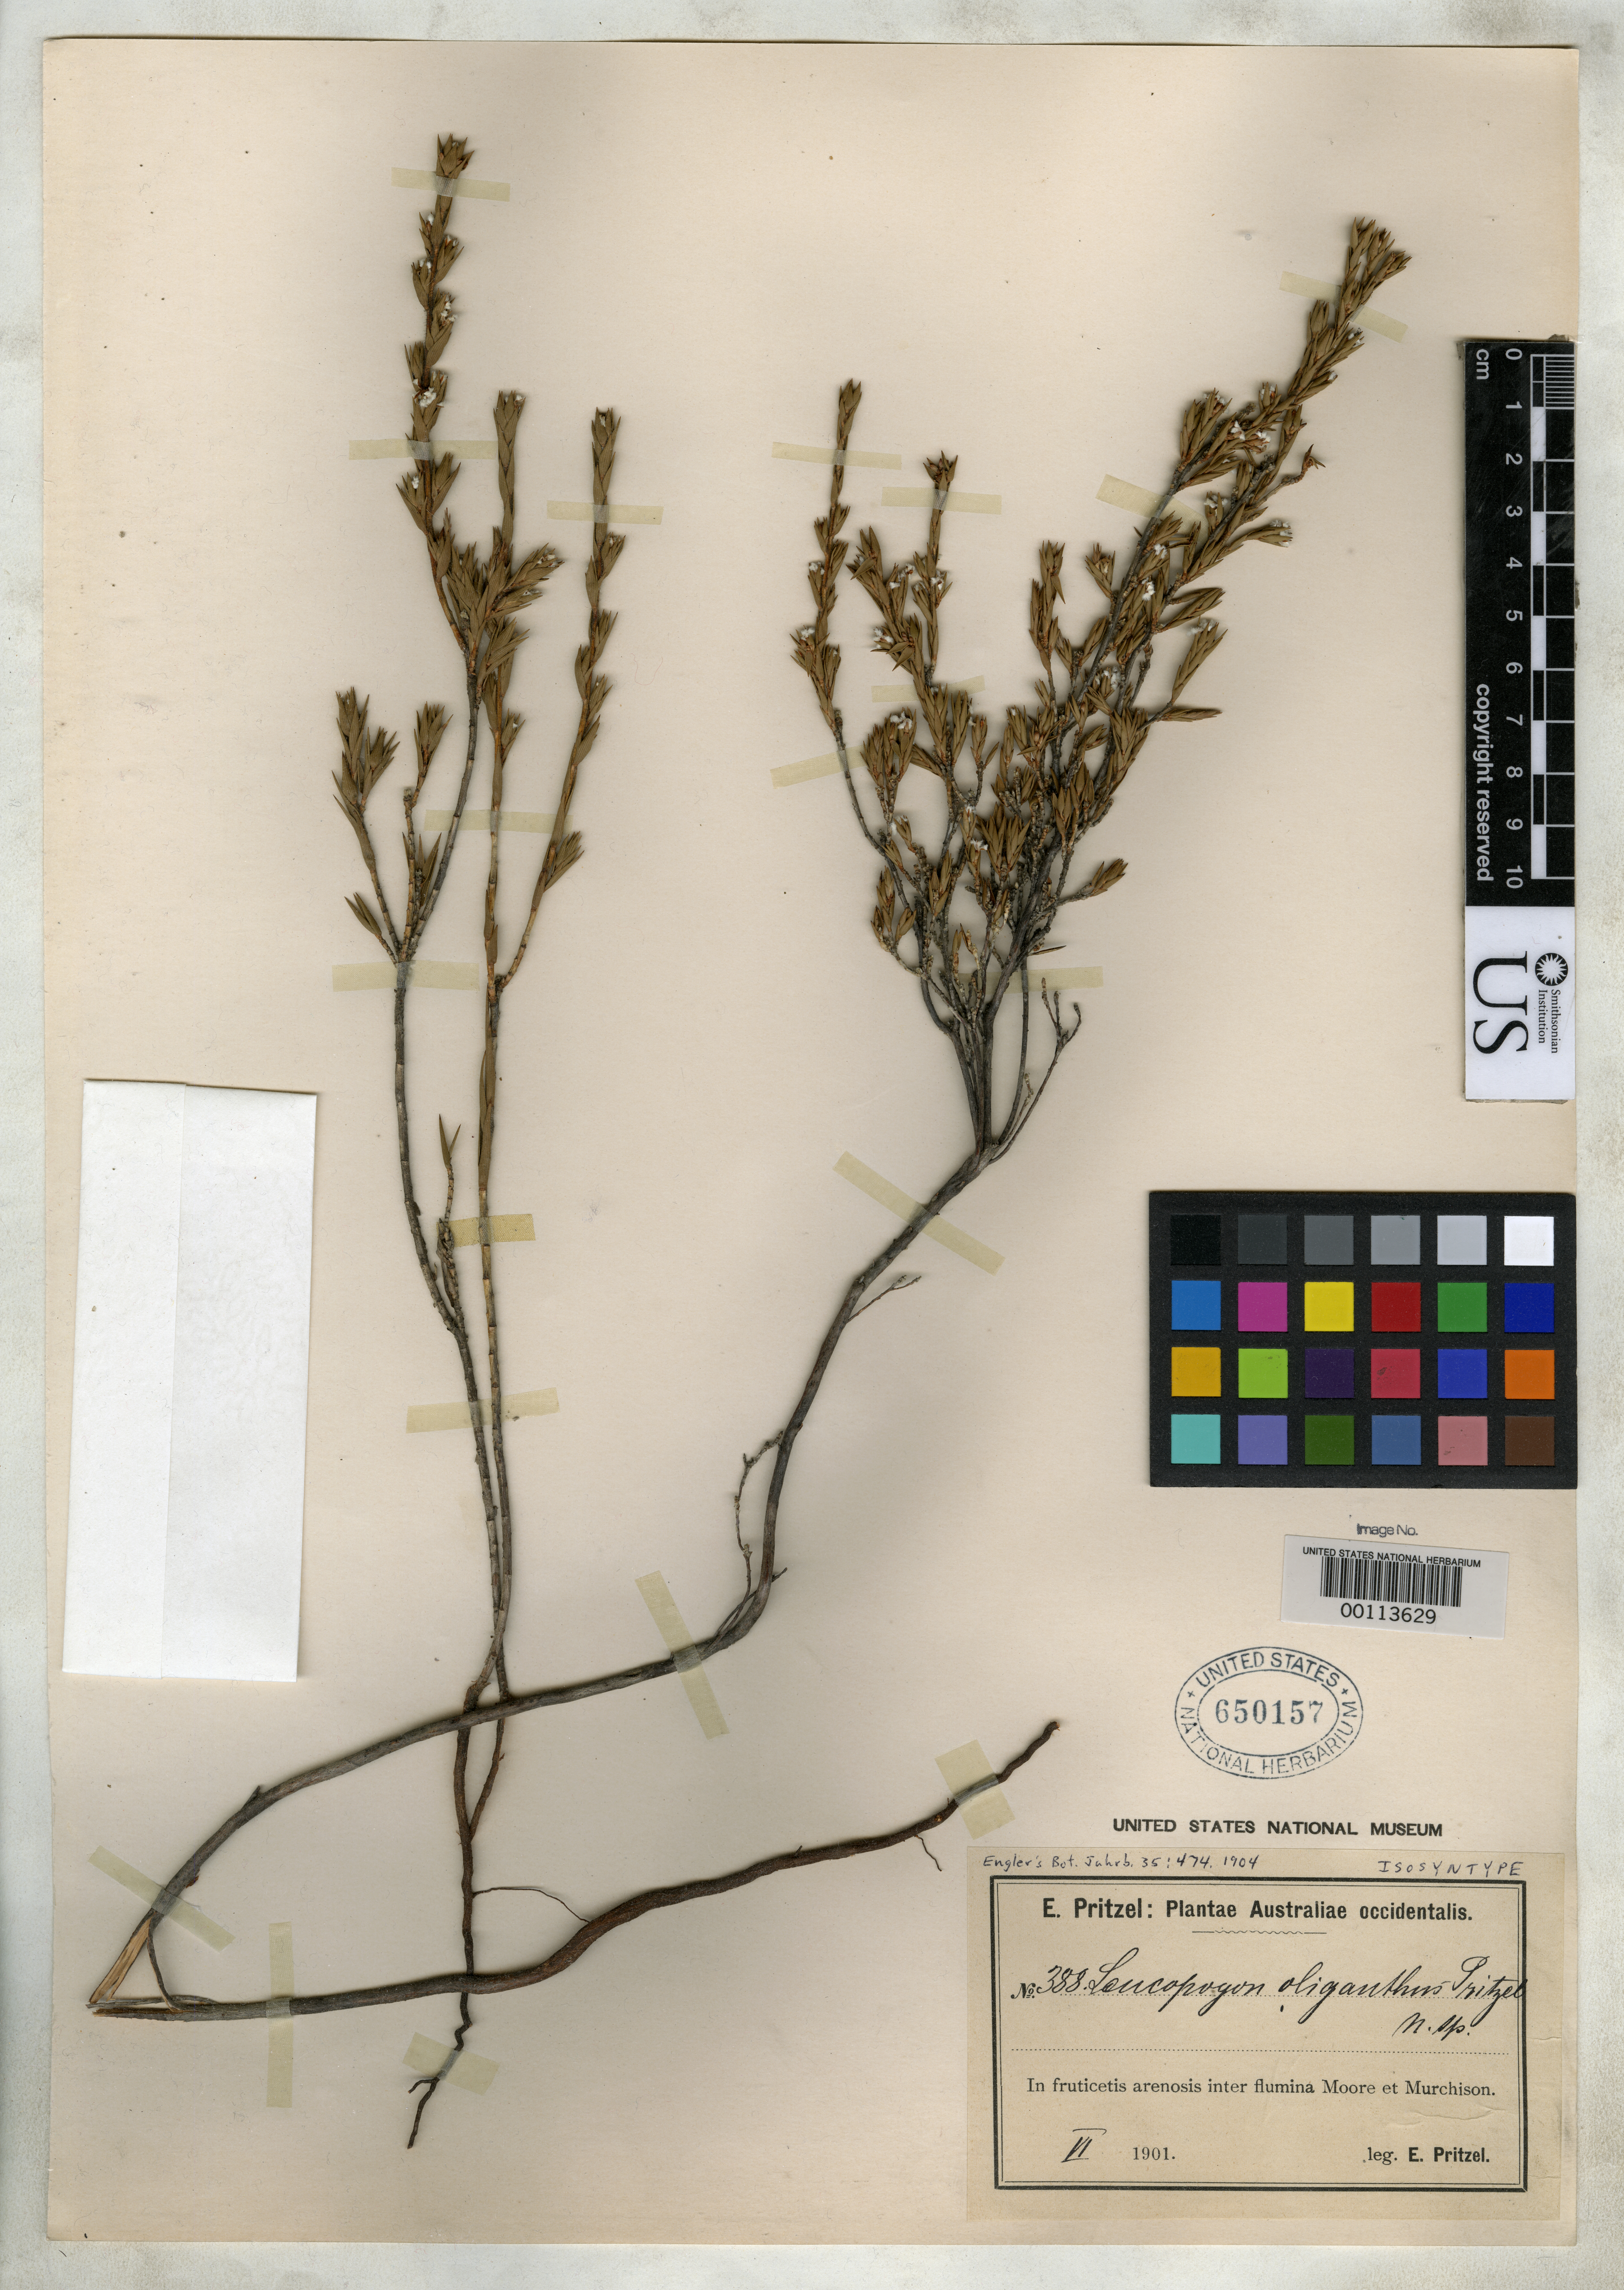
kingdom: Plantae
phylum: Tracheophyta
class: Magnoliopsida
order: Ericales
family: Ericaceae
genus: Leucopogon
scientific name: Leucopogon oliganthus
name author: E. Pritz.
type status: Isosyntype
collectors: E. G. Pritzel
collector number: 388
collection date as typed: May 1901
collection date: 1901-05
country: Australia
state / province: Western Australia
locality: Avon septentrionali inter Moora et Dandaragan.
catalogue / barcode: US 650157